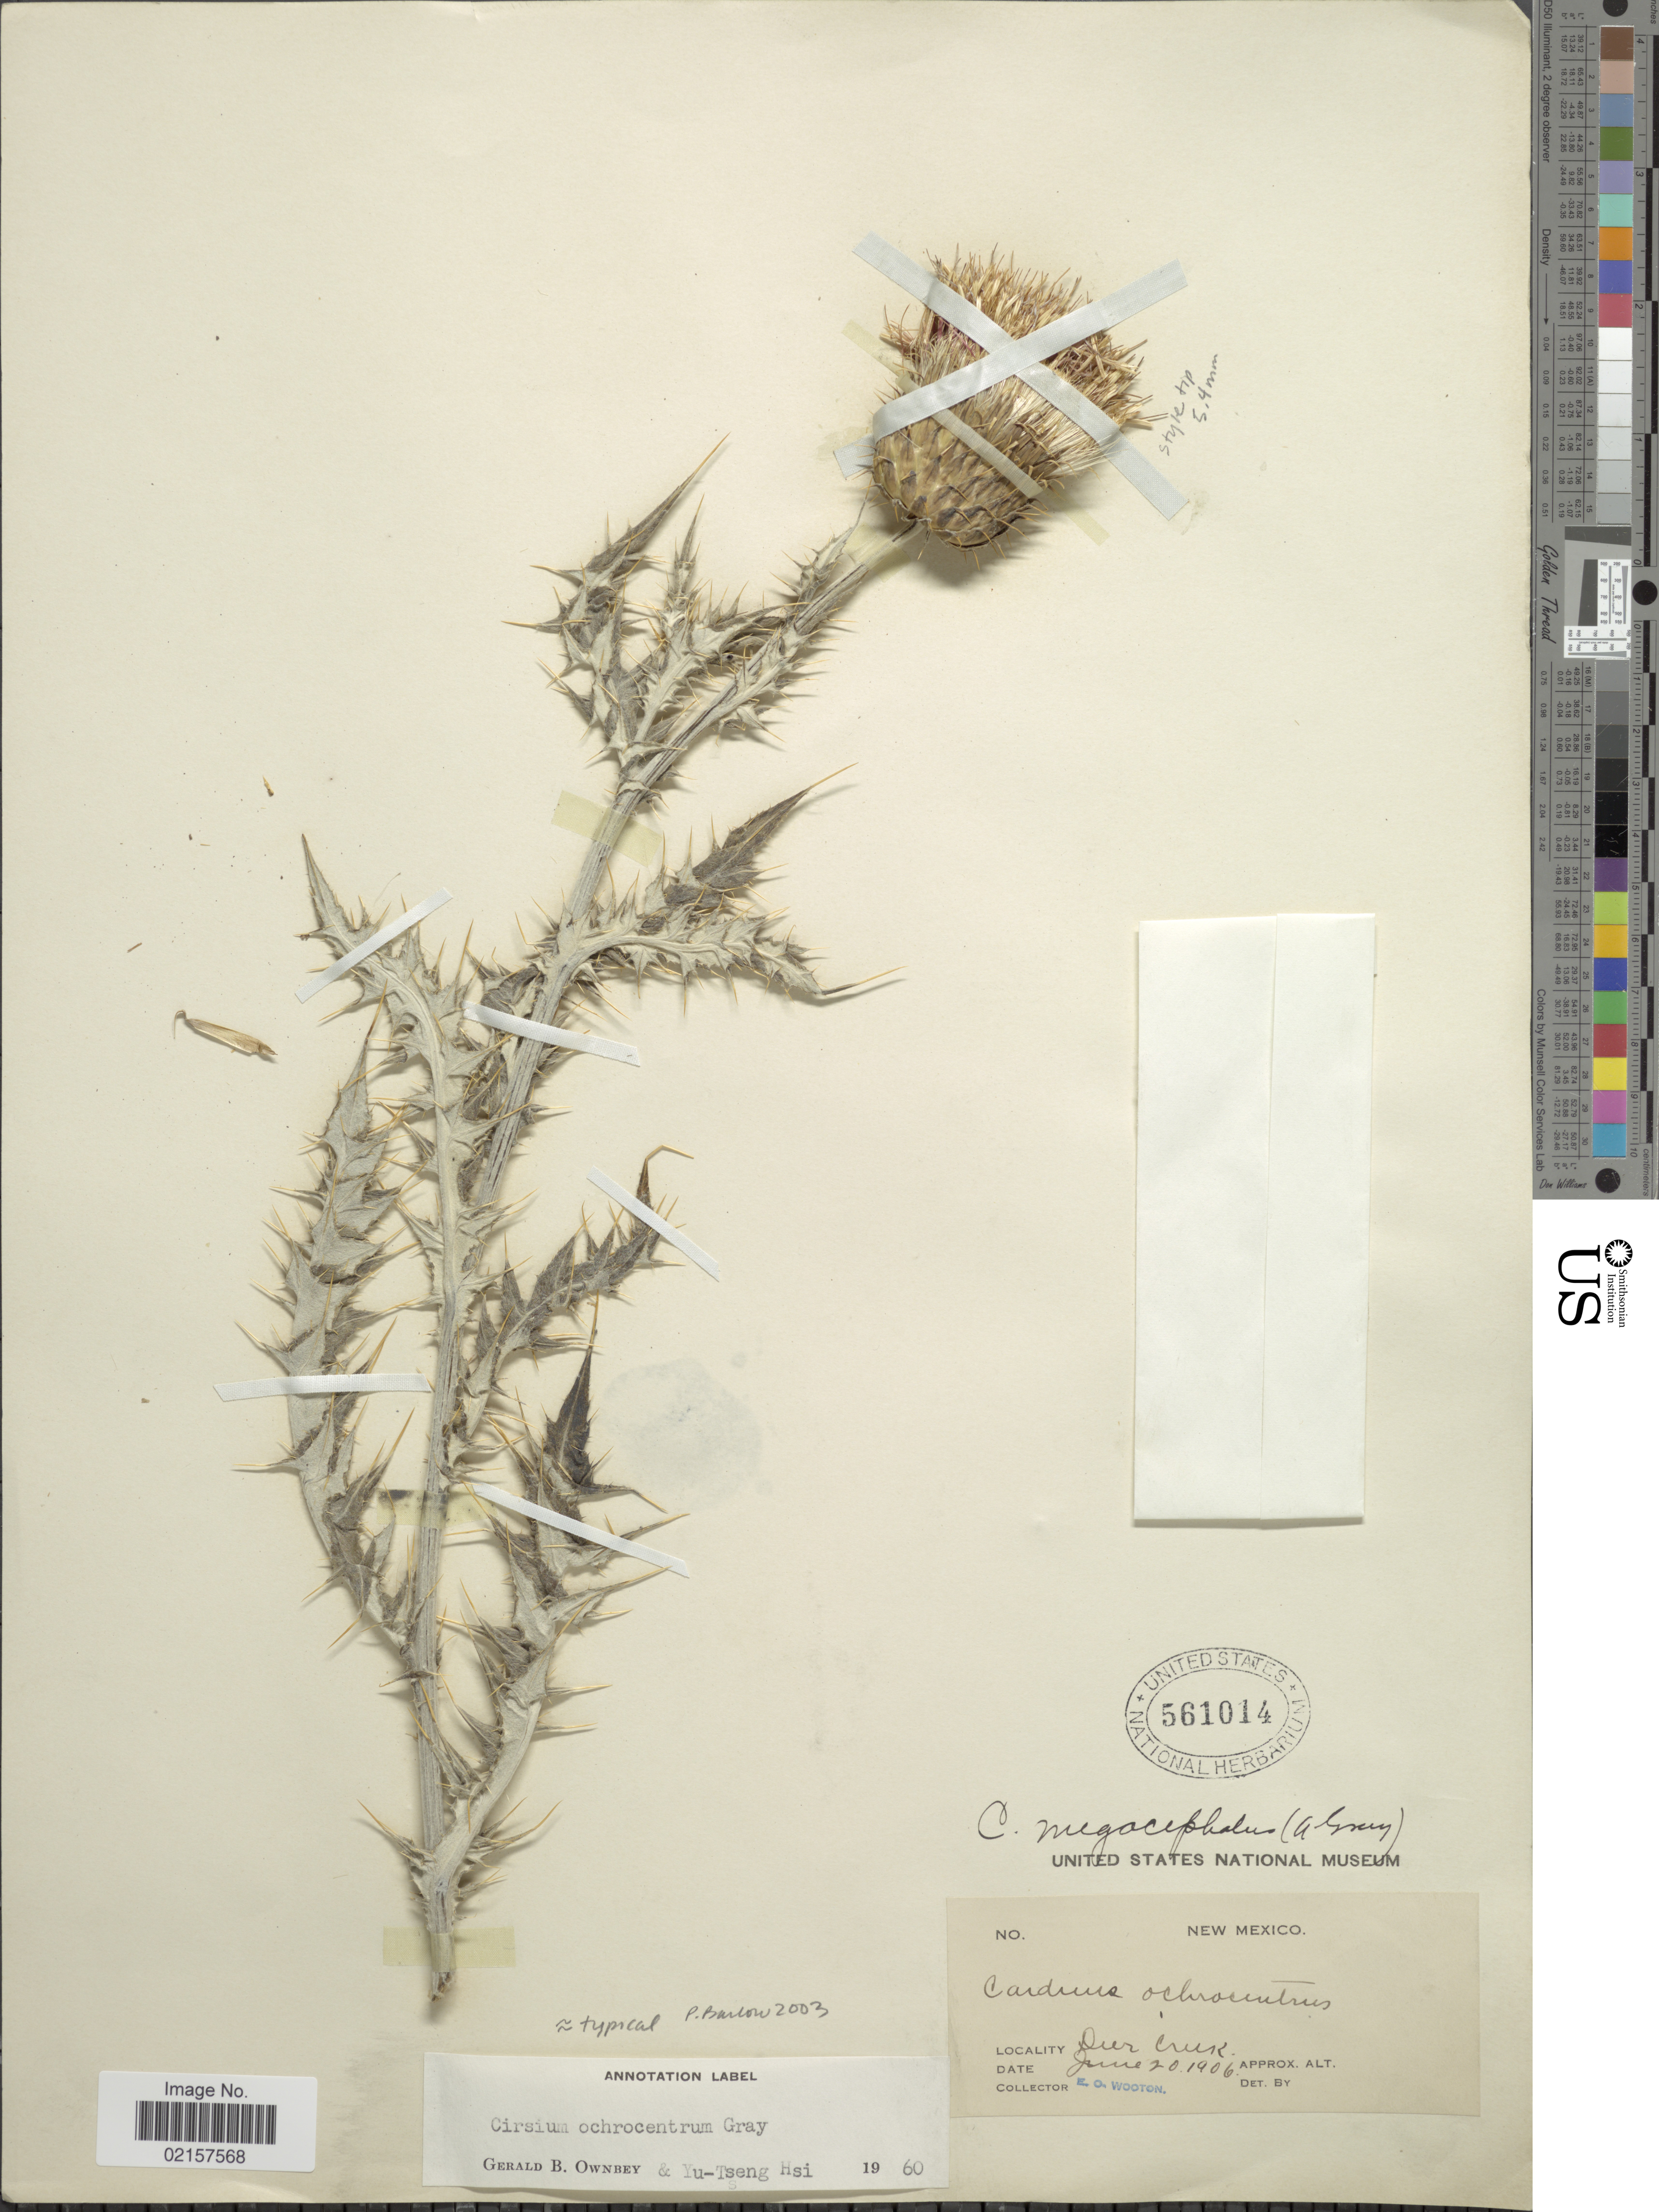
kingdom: Plantae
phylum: Tracheophyta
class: Magnoliopsida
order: Asterales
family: Asteraceae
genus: Cirsium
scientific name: Cirsium ochrocentrum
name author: A. Gray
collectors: E. O. Wooton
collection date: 1906-06-20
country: United States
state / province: New Mexico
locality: Deer Creek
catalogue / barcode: US 561014